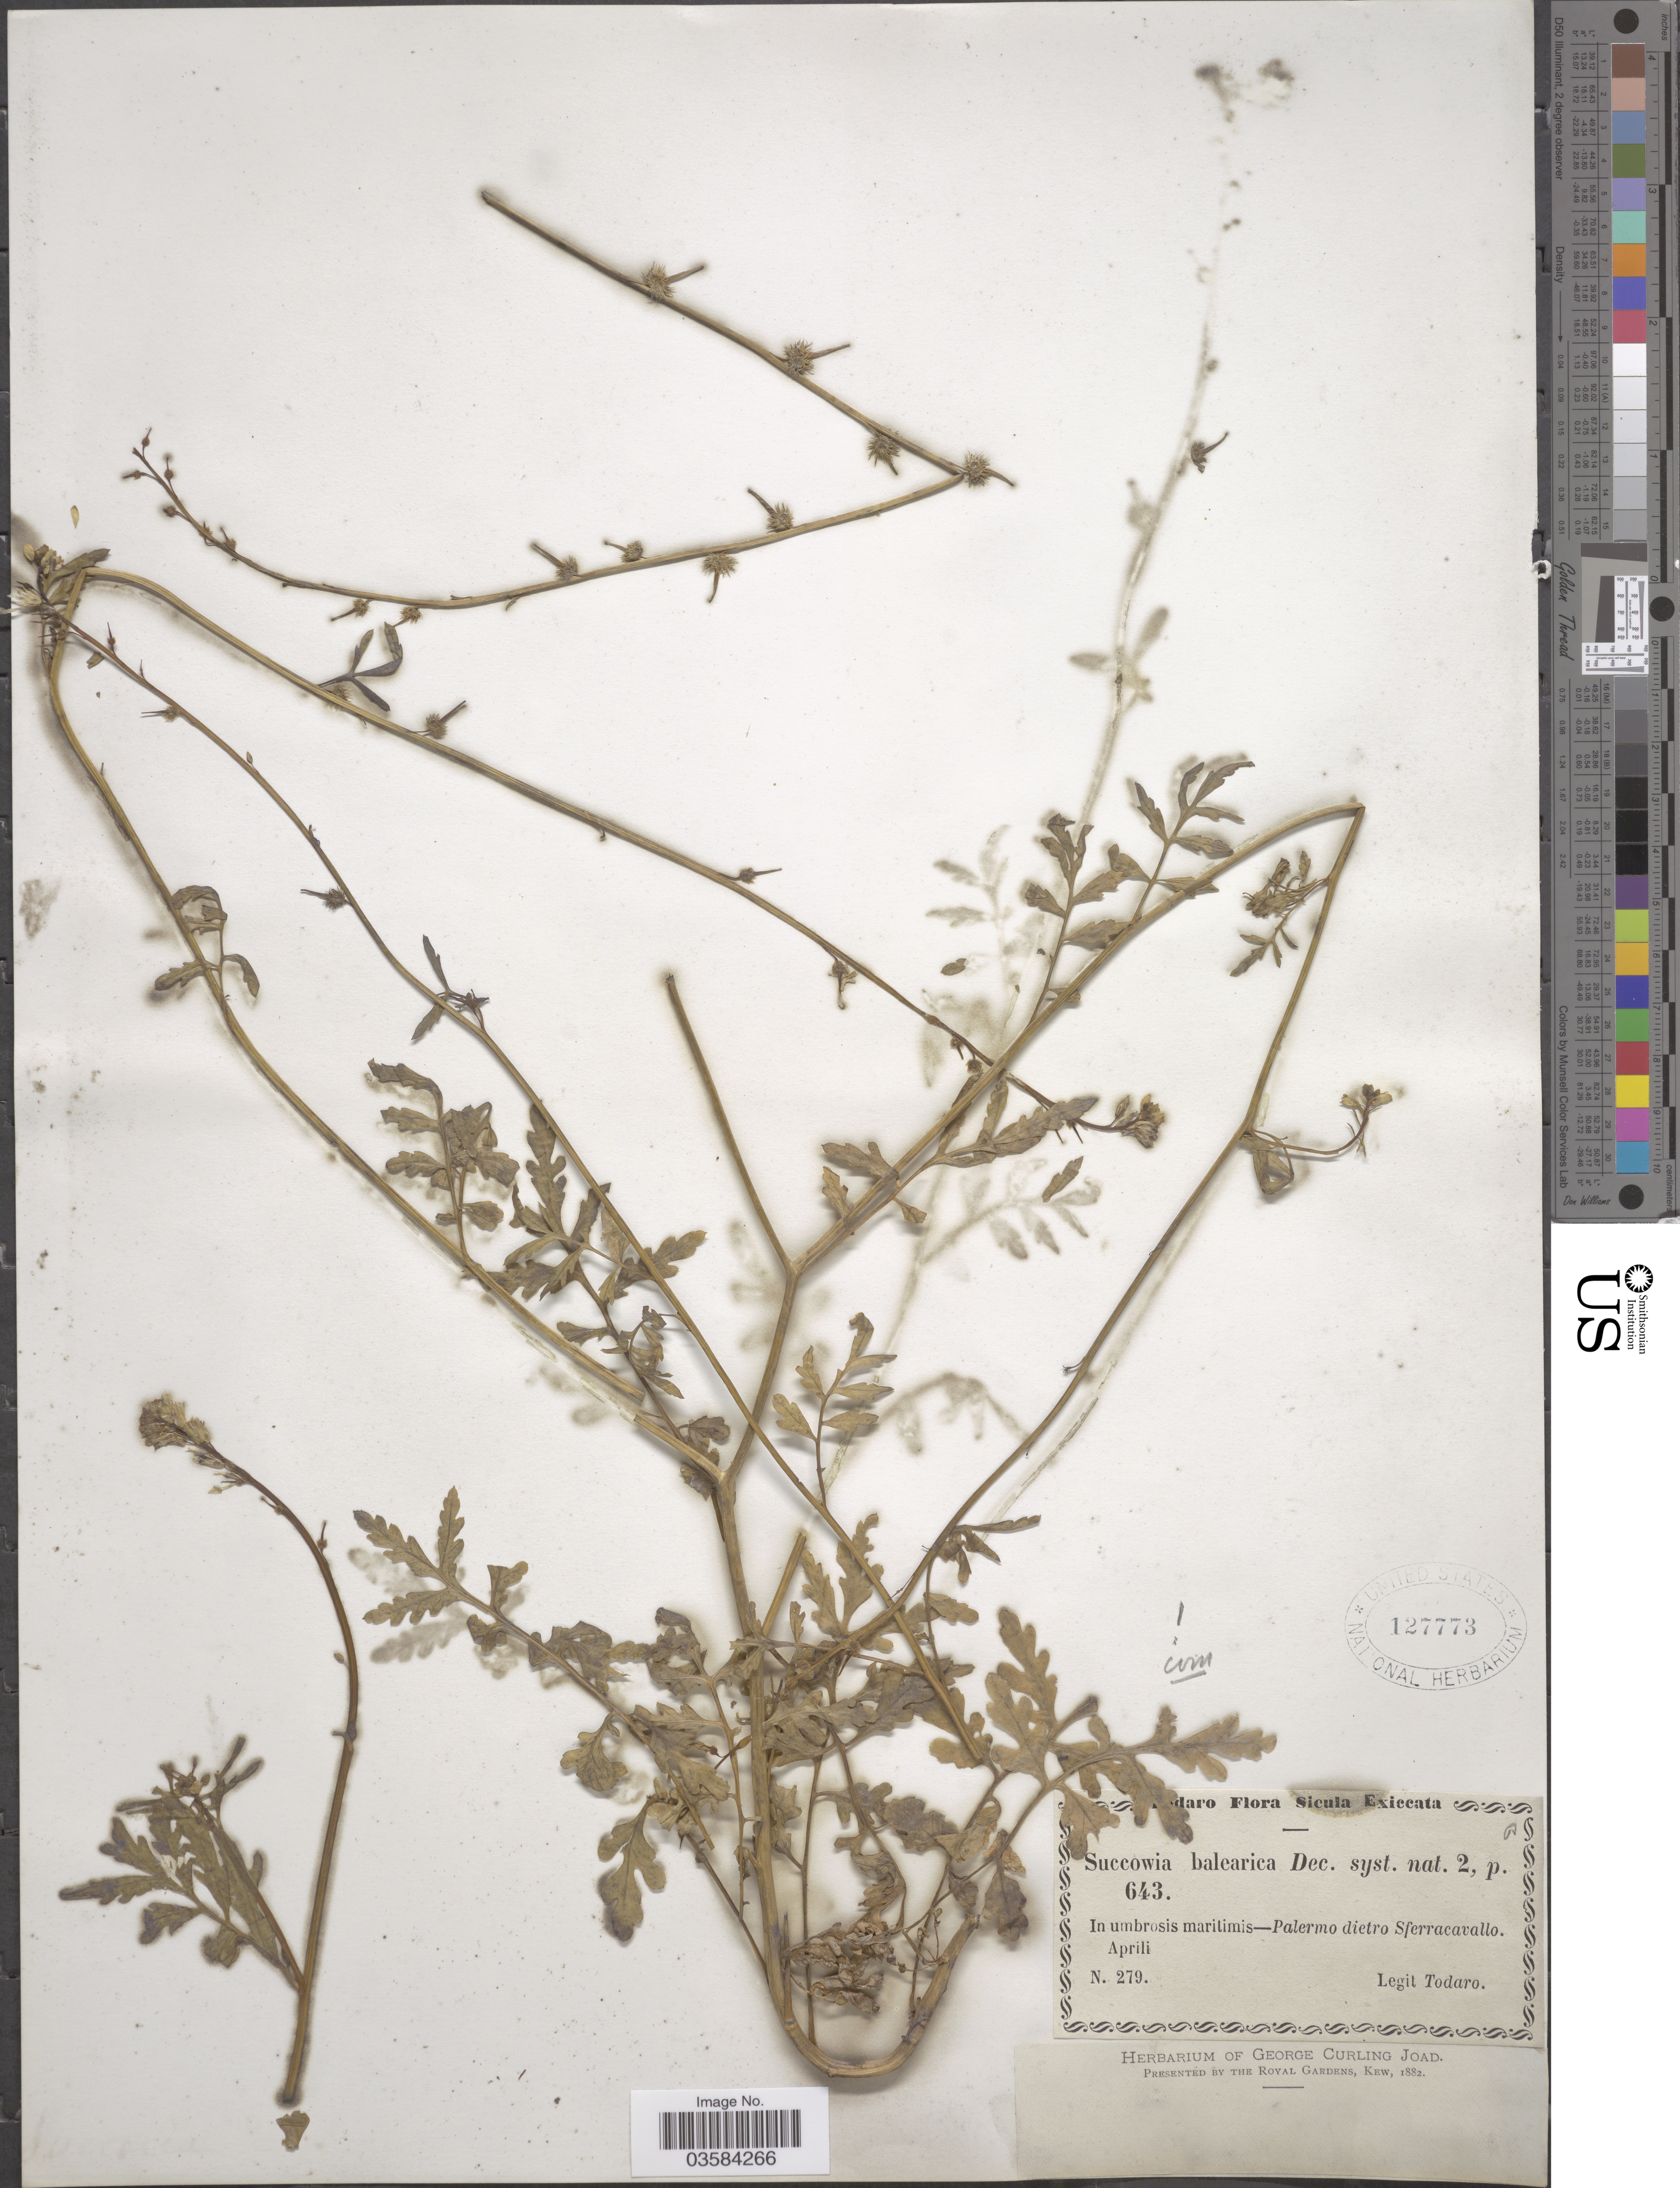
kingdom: Plantae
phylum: Tracheophyta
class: Magnoliopsida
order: Brassicales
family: Brassicaceae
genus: Succowia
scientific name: Succowia balearica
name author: (L.) Medik.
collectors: Todaro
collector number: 279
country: Italy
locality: Sicula. In umbrosis maritimis-Palermo dietro Sferracavallo.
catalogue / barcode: US 127773